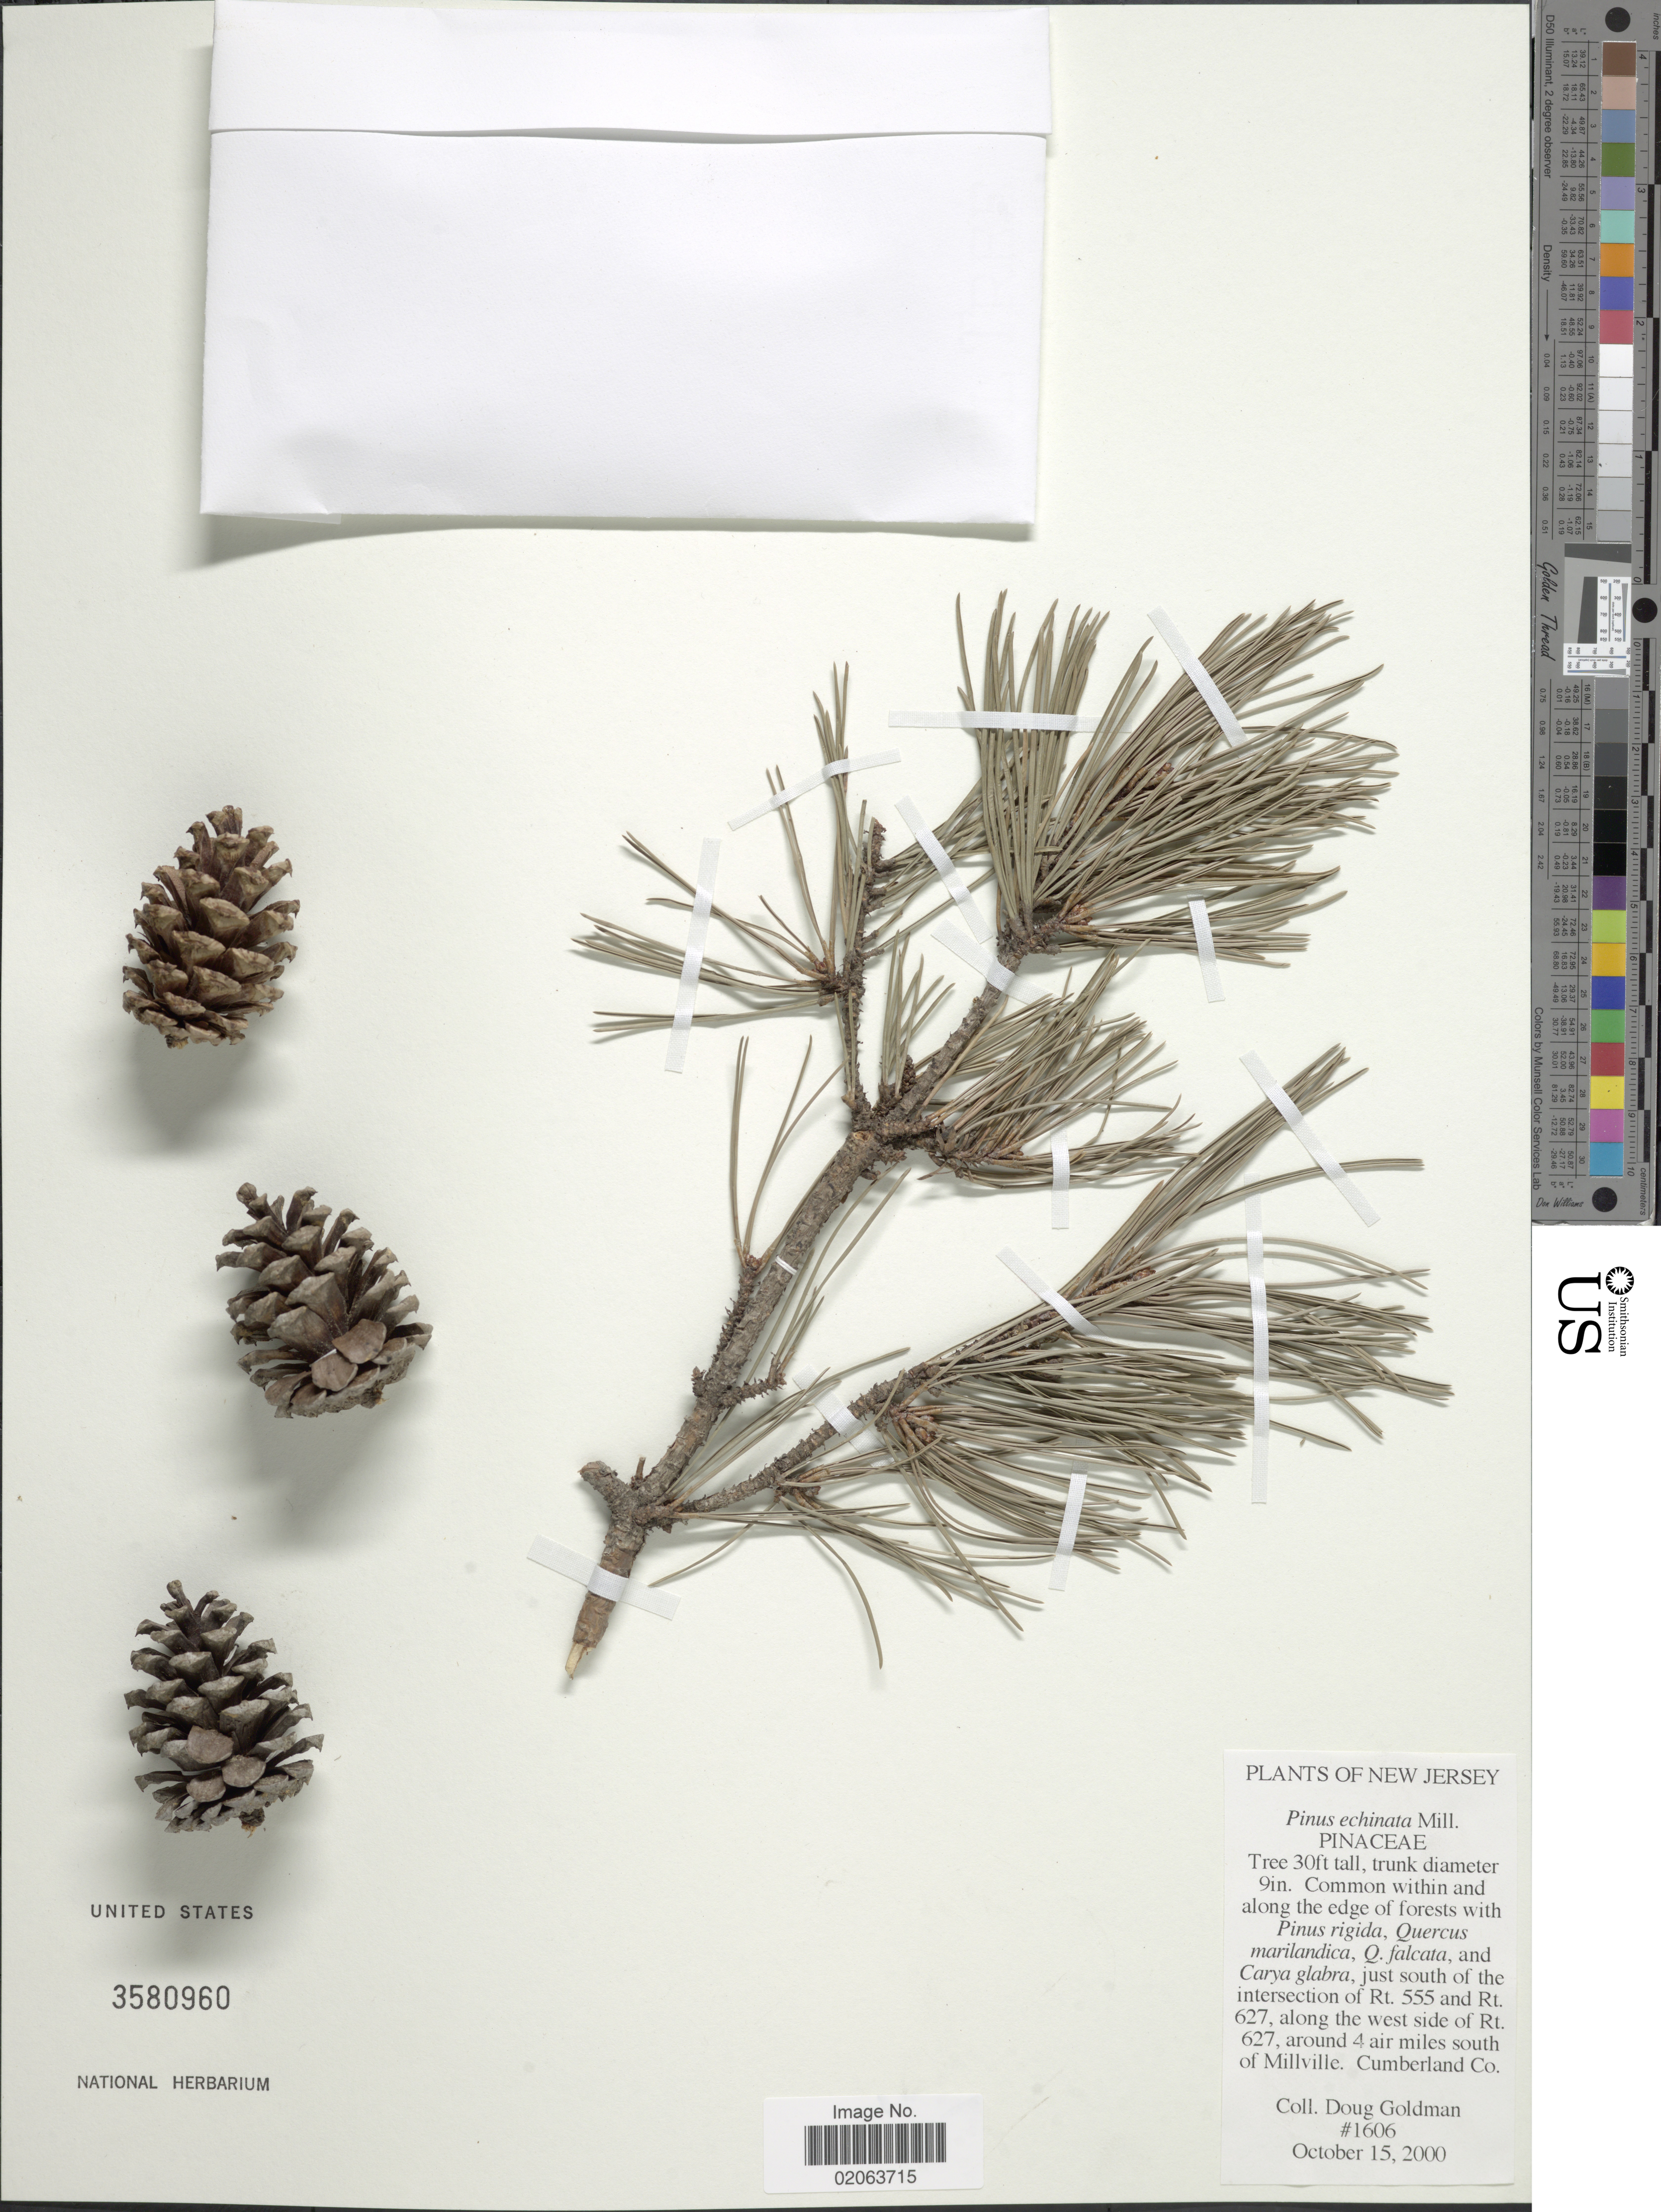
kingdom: Plantae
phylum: Tracheophyta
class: Pinopsida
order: Pinales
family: Pinaceae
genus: Pinus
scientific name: Pinus echinata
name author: Mill.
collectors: D. Goldman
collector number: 1606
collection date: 2000-10-15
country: United States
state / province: New Jersey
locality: Just south of the intersection of Rt. 555 and Rt. 627, along the west side of Rt. 627, around 4 air miles south of Millville. Cumberland Co.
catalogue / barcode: US 3580960